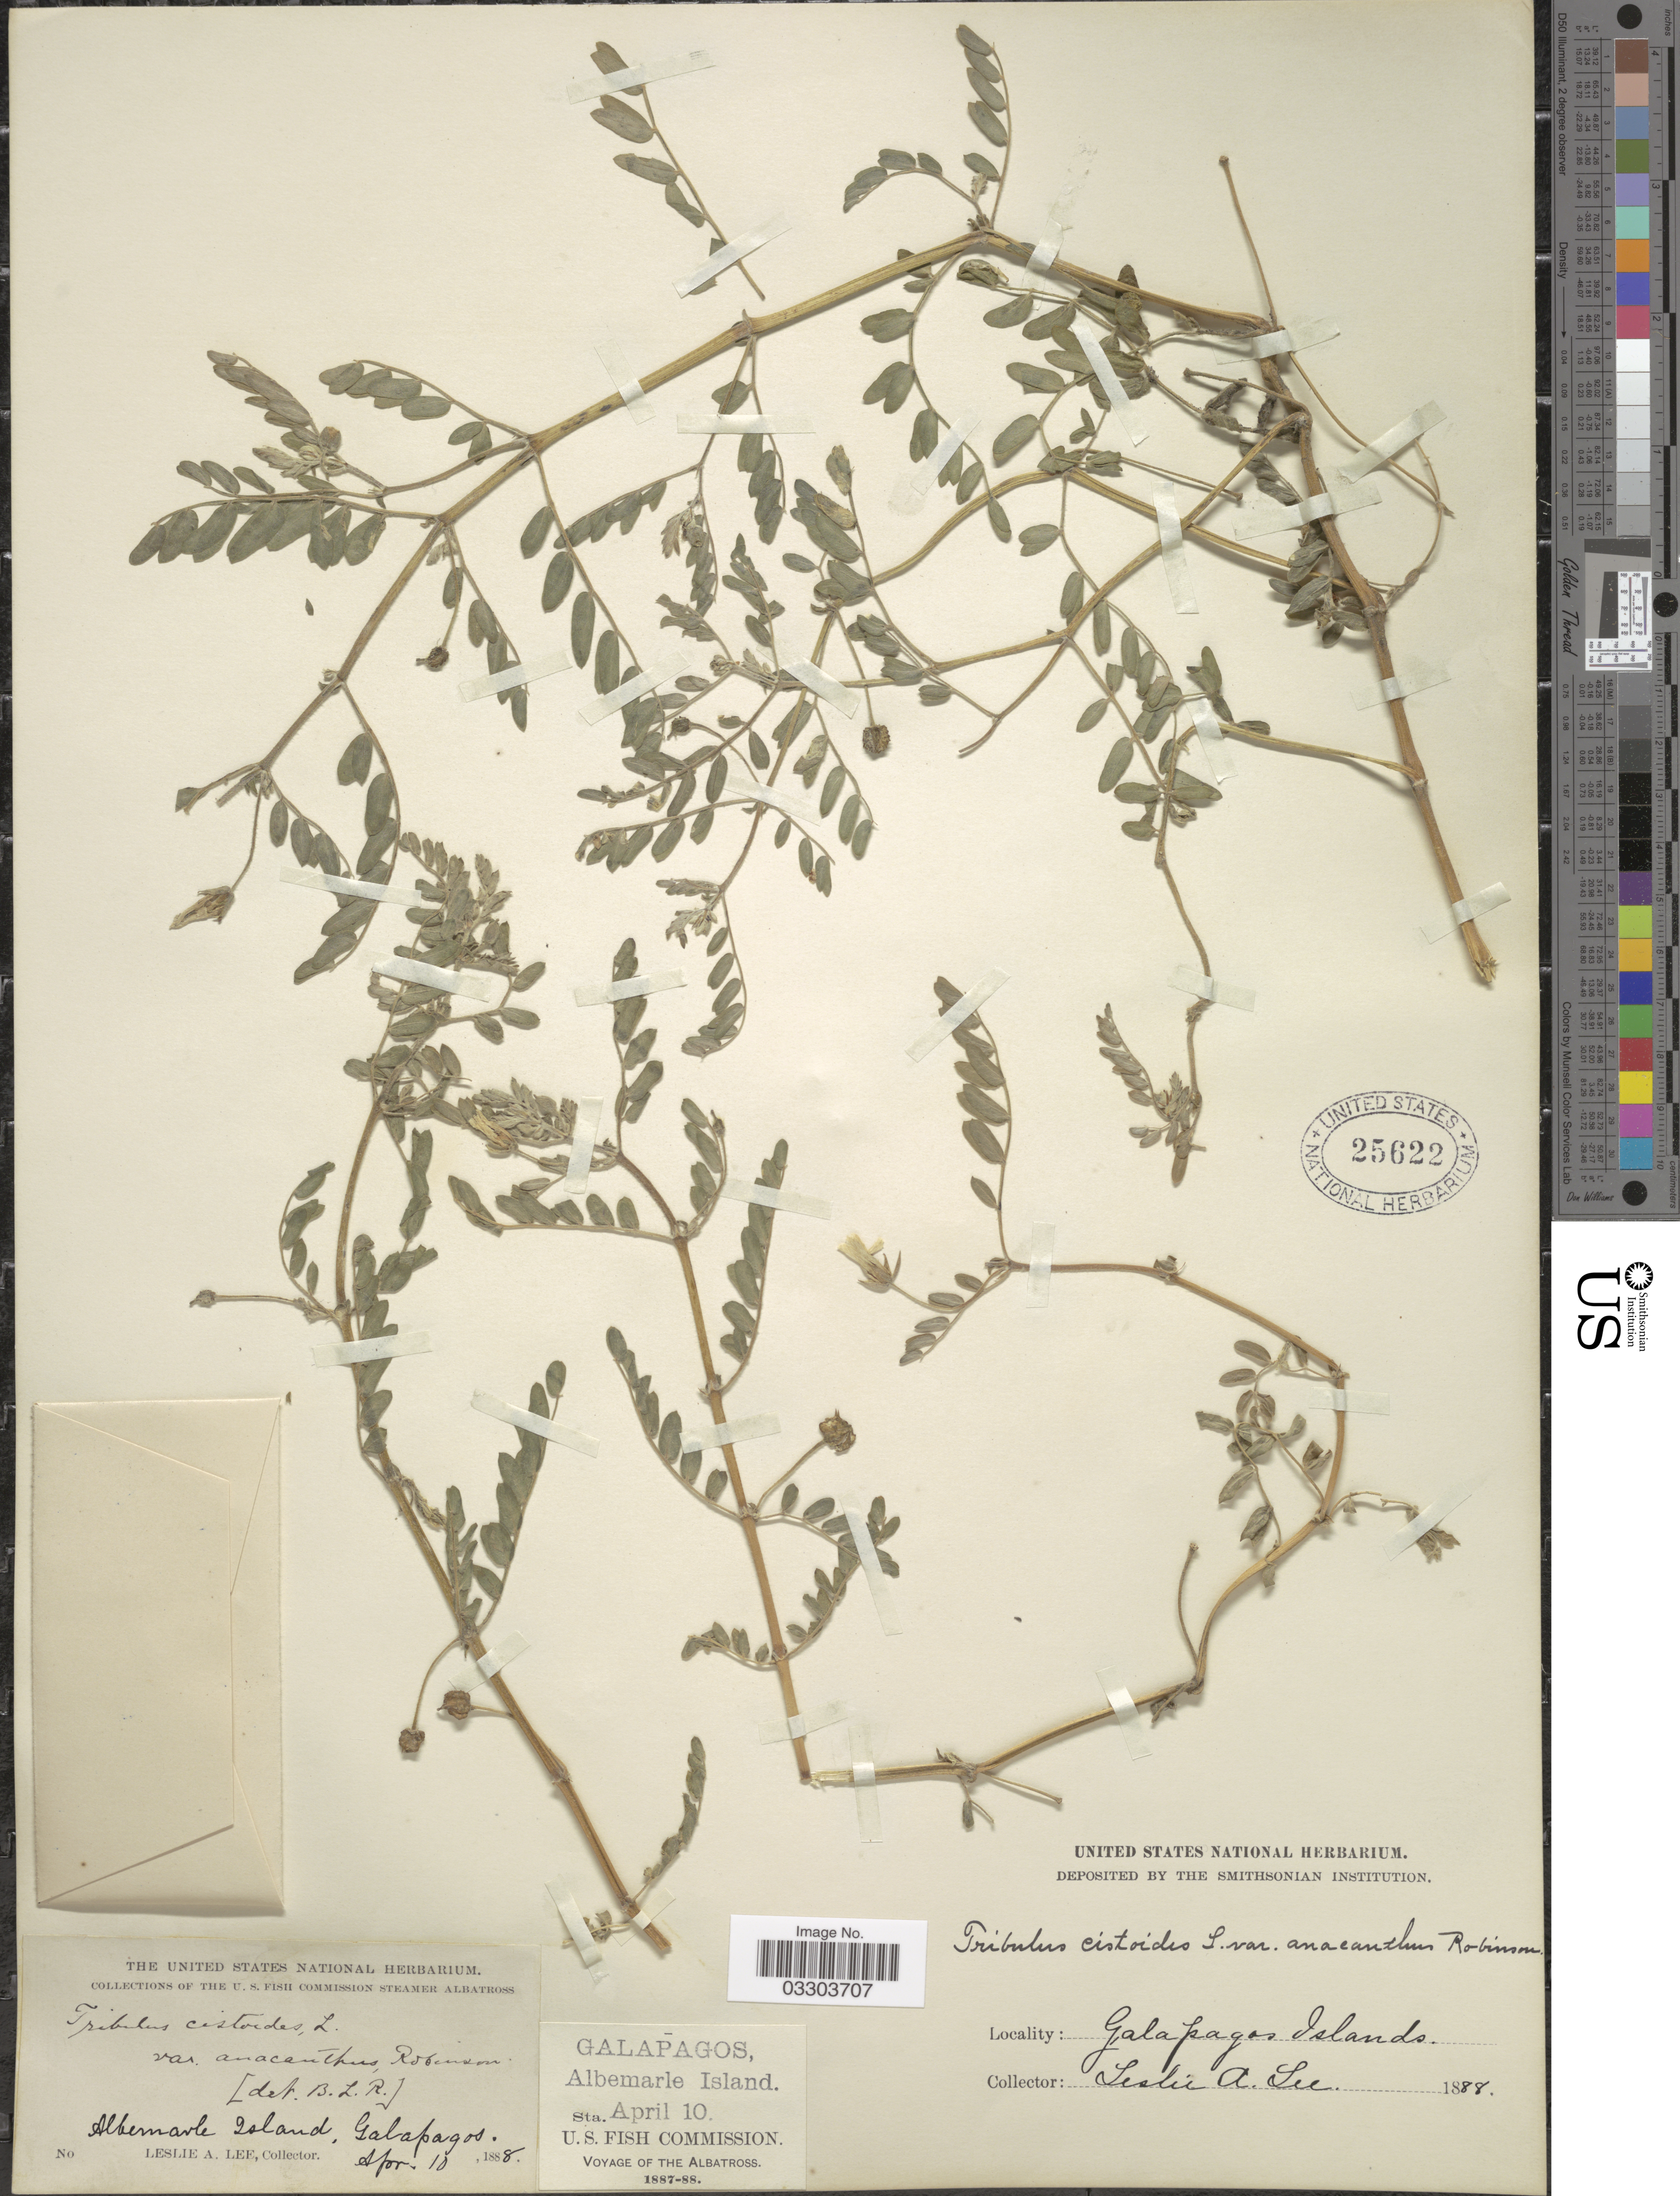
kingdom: Plantae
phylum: Tracheophyta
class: Magnoliopsida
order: Zygophyllales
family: Zygophyllaceae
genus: Tribulus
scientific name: Tribulus cistoides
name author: L.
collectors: L. Lee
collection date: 1888-04-10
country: Ecuador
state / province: Colón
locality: Galapagos Islands. Albemarle Island, Galapagos.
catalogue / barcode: US 25622